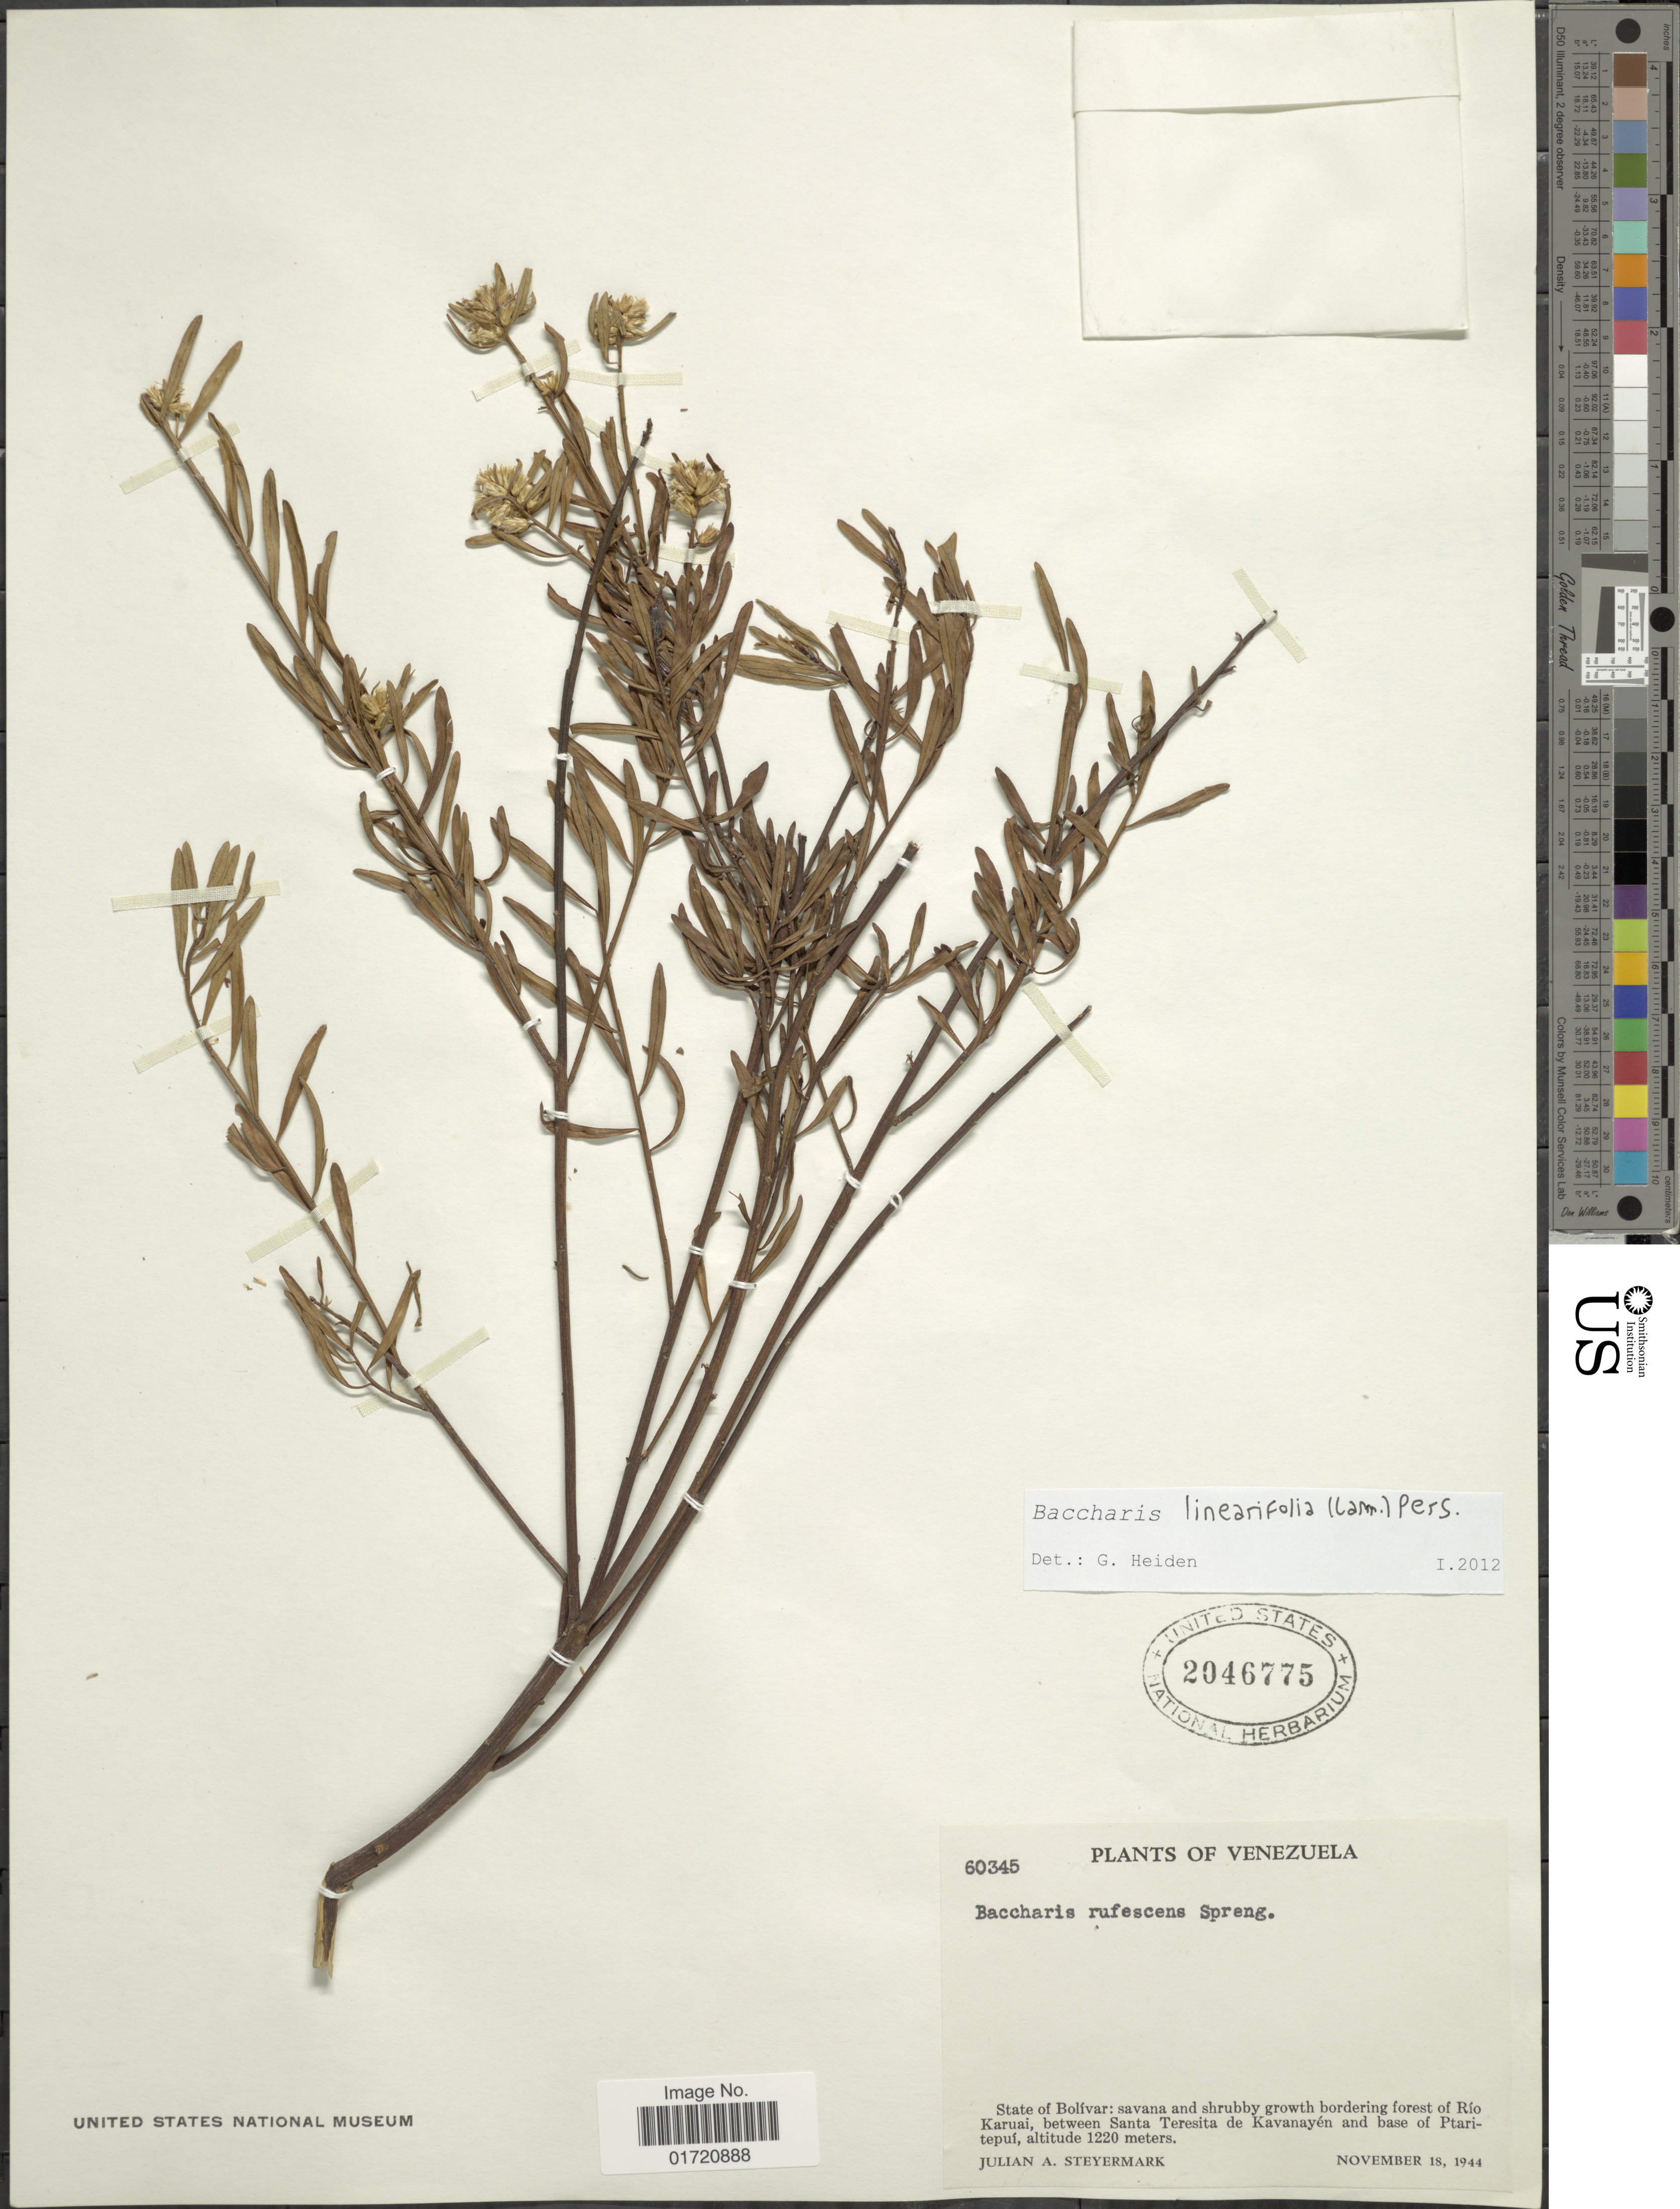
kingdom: Plantae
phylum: Tracheophyta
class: Magnoliopsida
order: Asterales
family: Asteraceae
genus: Baccharis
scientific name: Baccharis linearifolia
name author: (Lam.) Pers.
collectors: J. Steyermark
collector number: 60345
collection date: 1944-11-18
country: Venezuela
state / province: Bolivar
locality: Forest of Rio Kuruai, between Santa Teresita de Kavanayen and base of Ptaritepui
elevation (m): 1220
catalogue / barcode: US 2046775